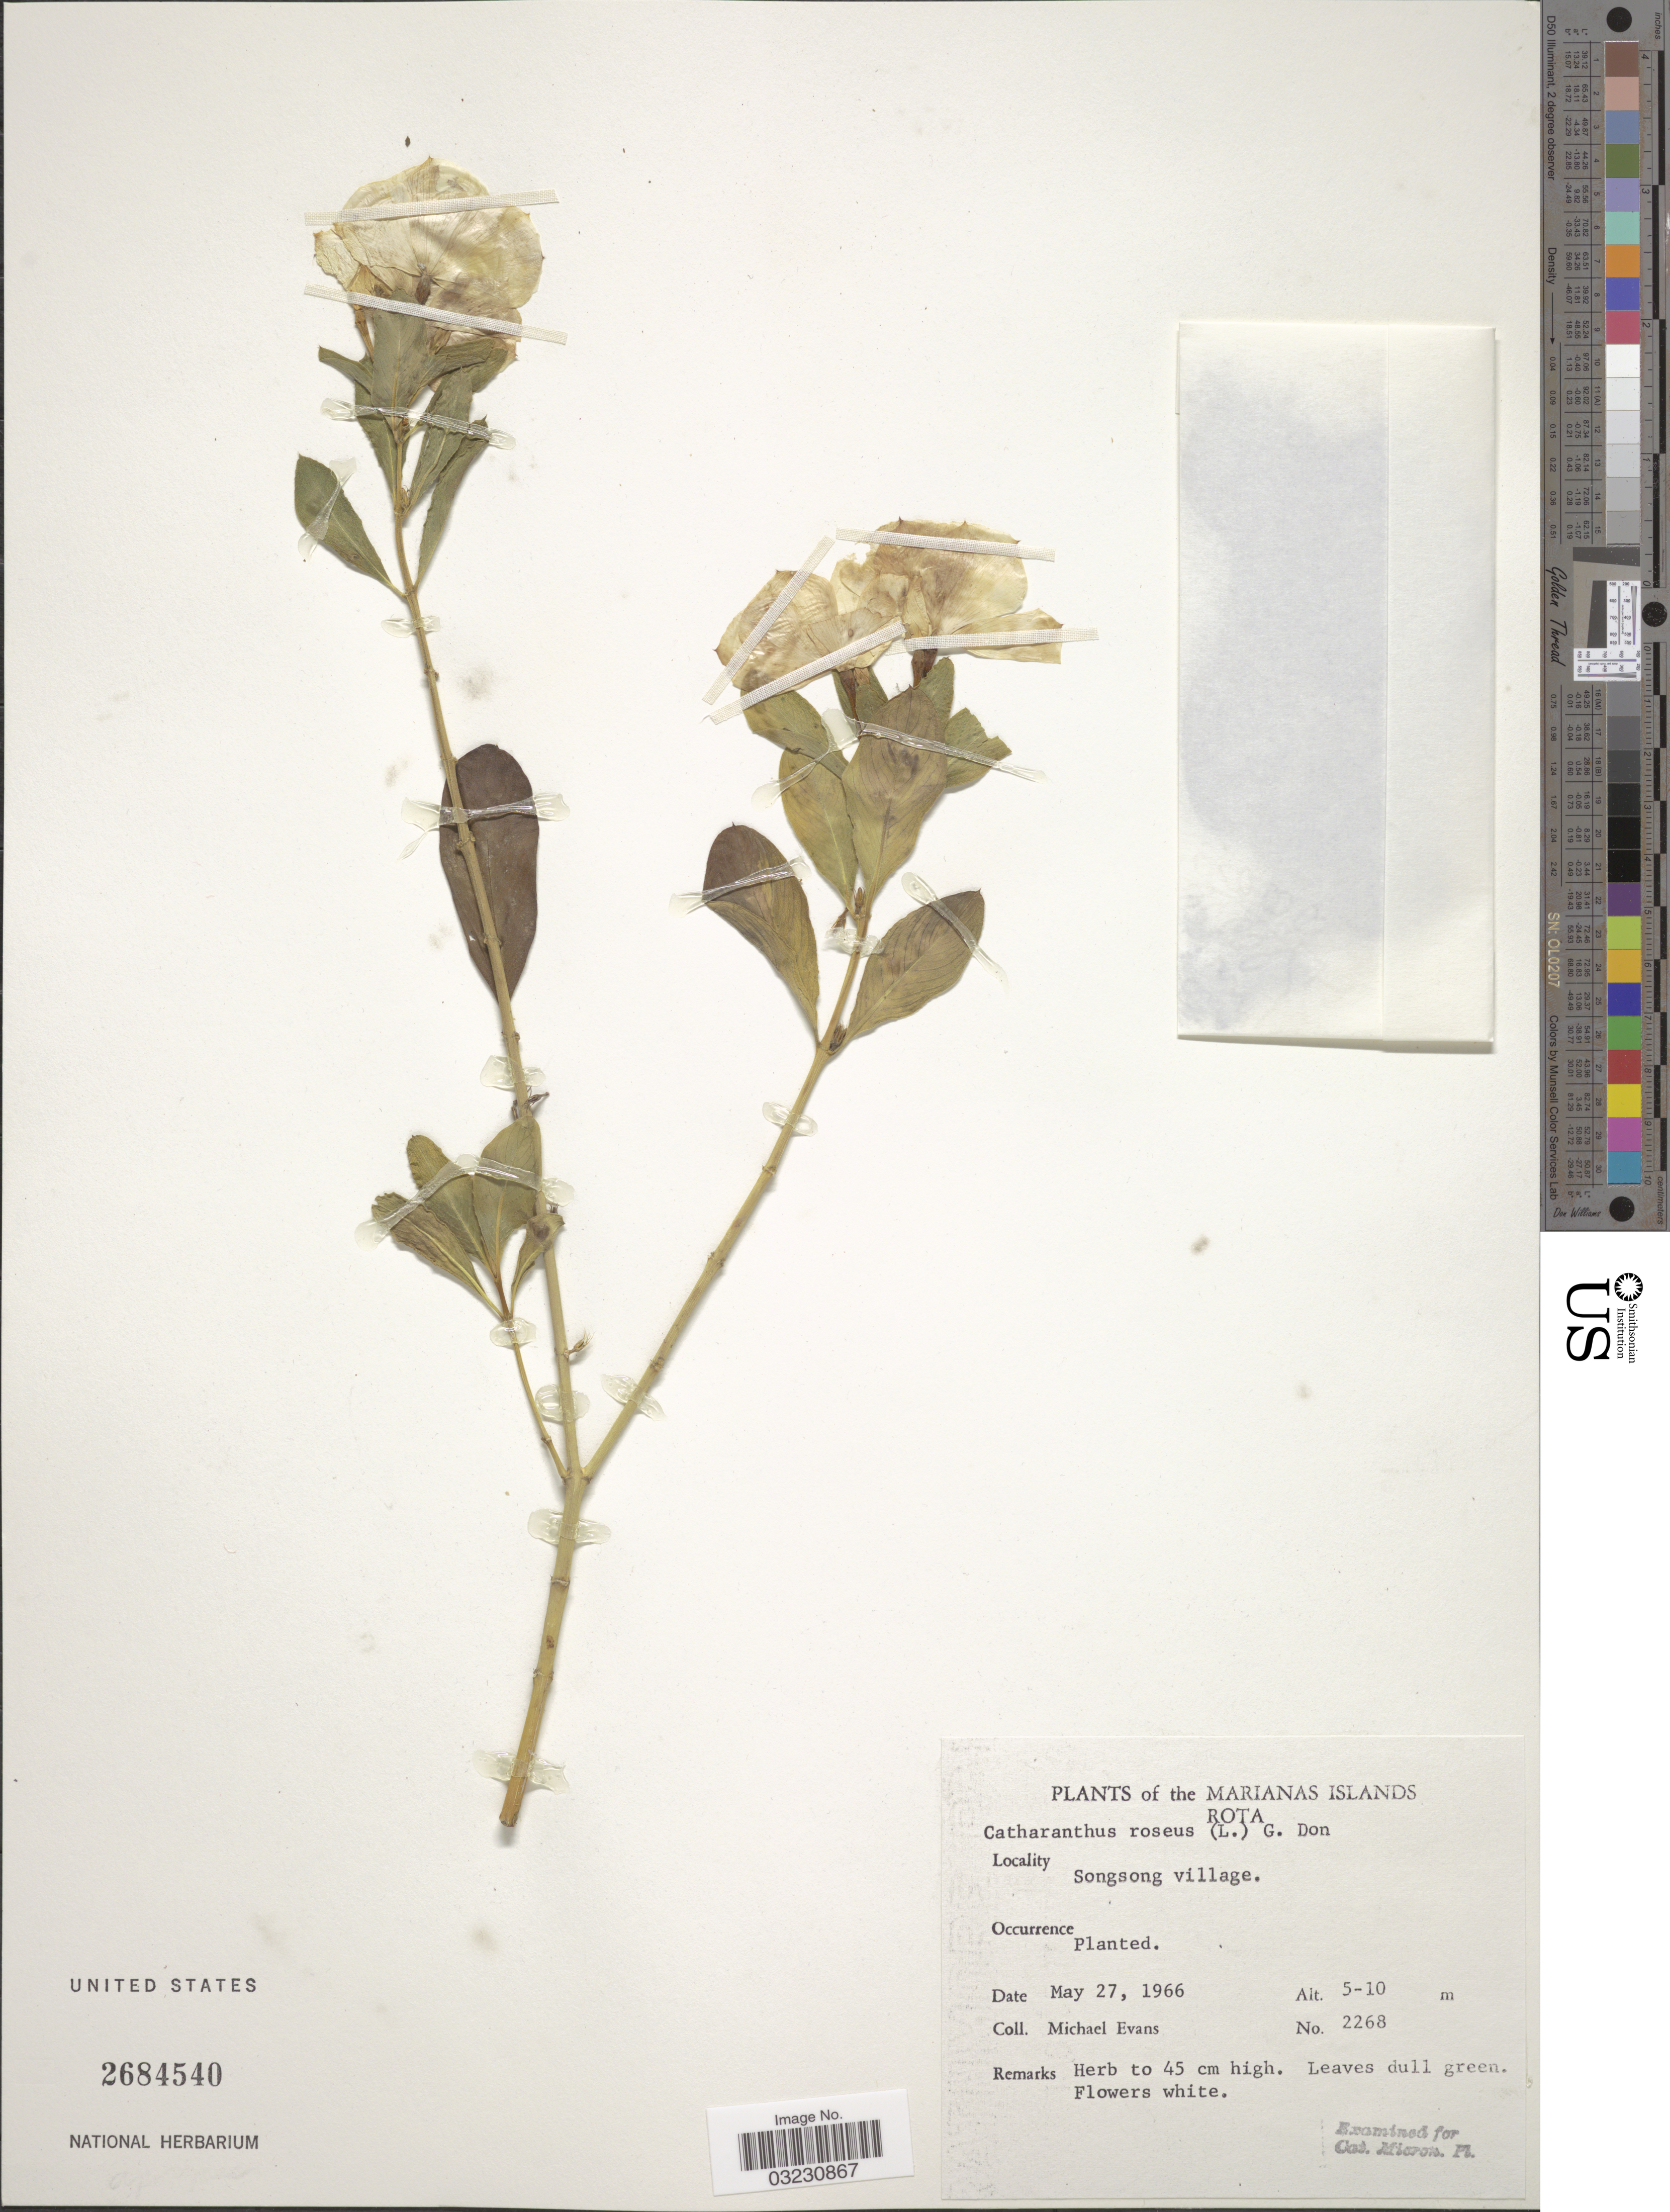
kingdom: Plantae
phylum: Tracheophyta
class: Magnoliopsida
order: Gentianales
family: Apocynaceae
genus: Catharanthus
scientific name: Catharanthus roseus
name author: (L.) G. Don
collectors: M. Evans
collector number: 2268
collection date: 1966-05-27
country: Northern Mariana Islands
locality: Marianas Islands. Rota. Songsong village.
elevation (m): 5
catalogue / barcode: US 2684540